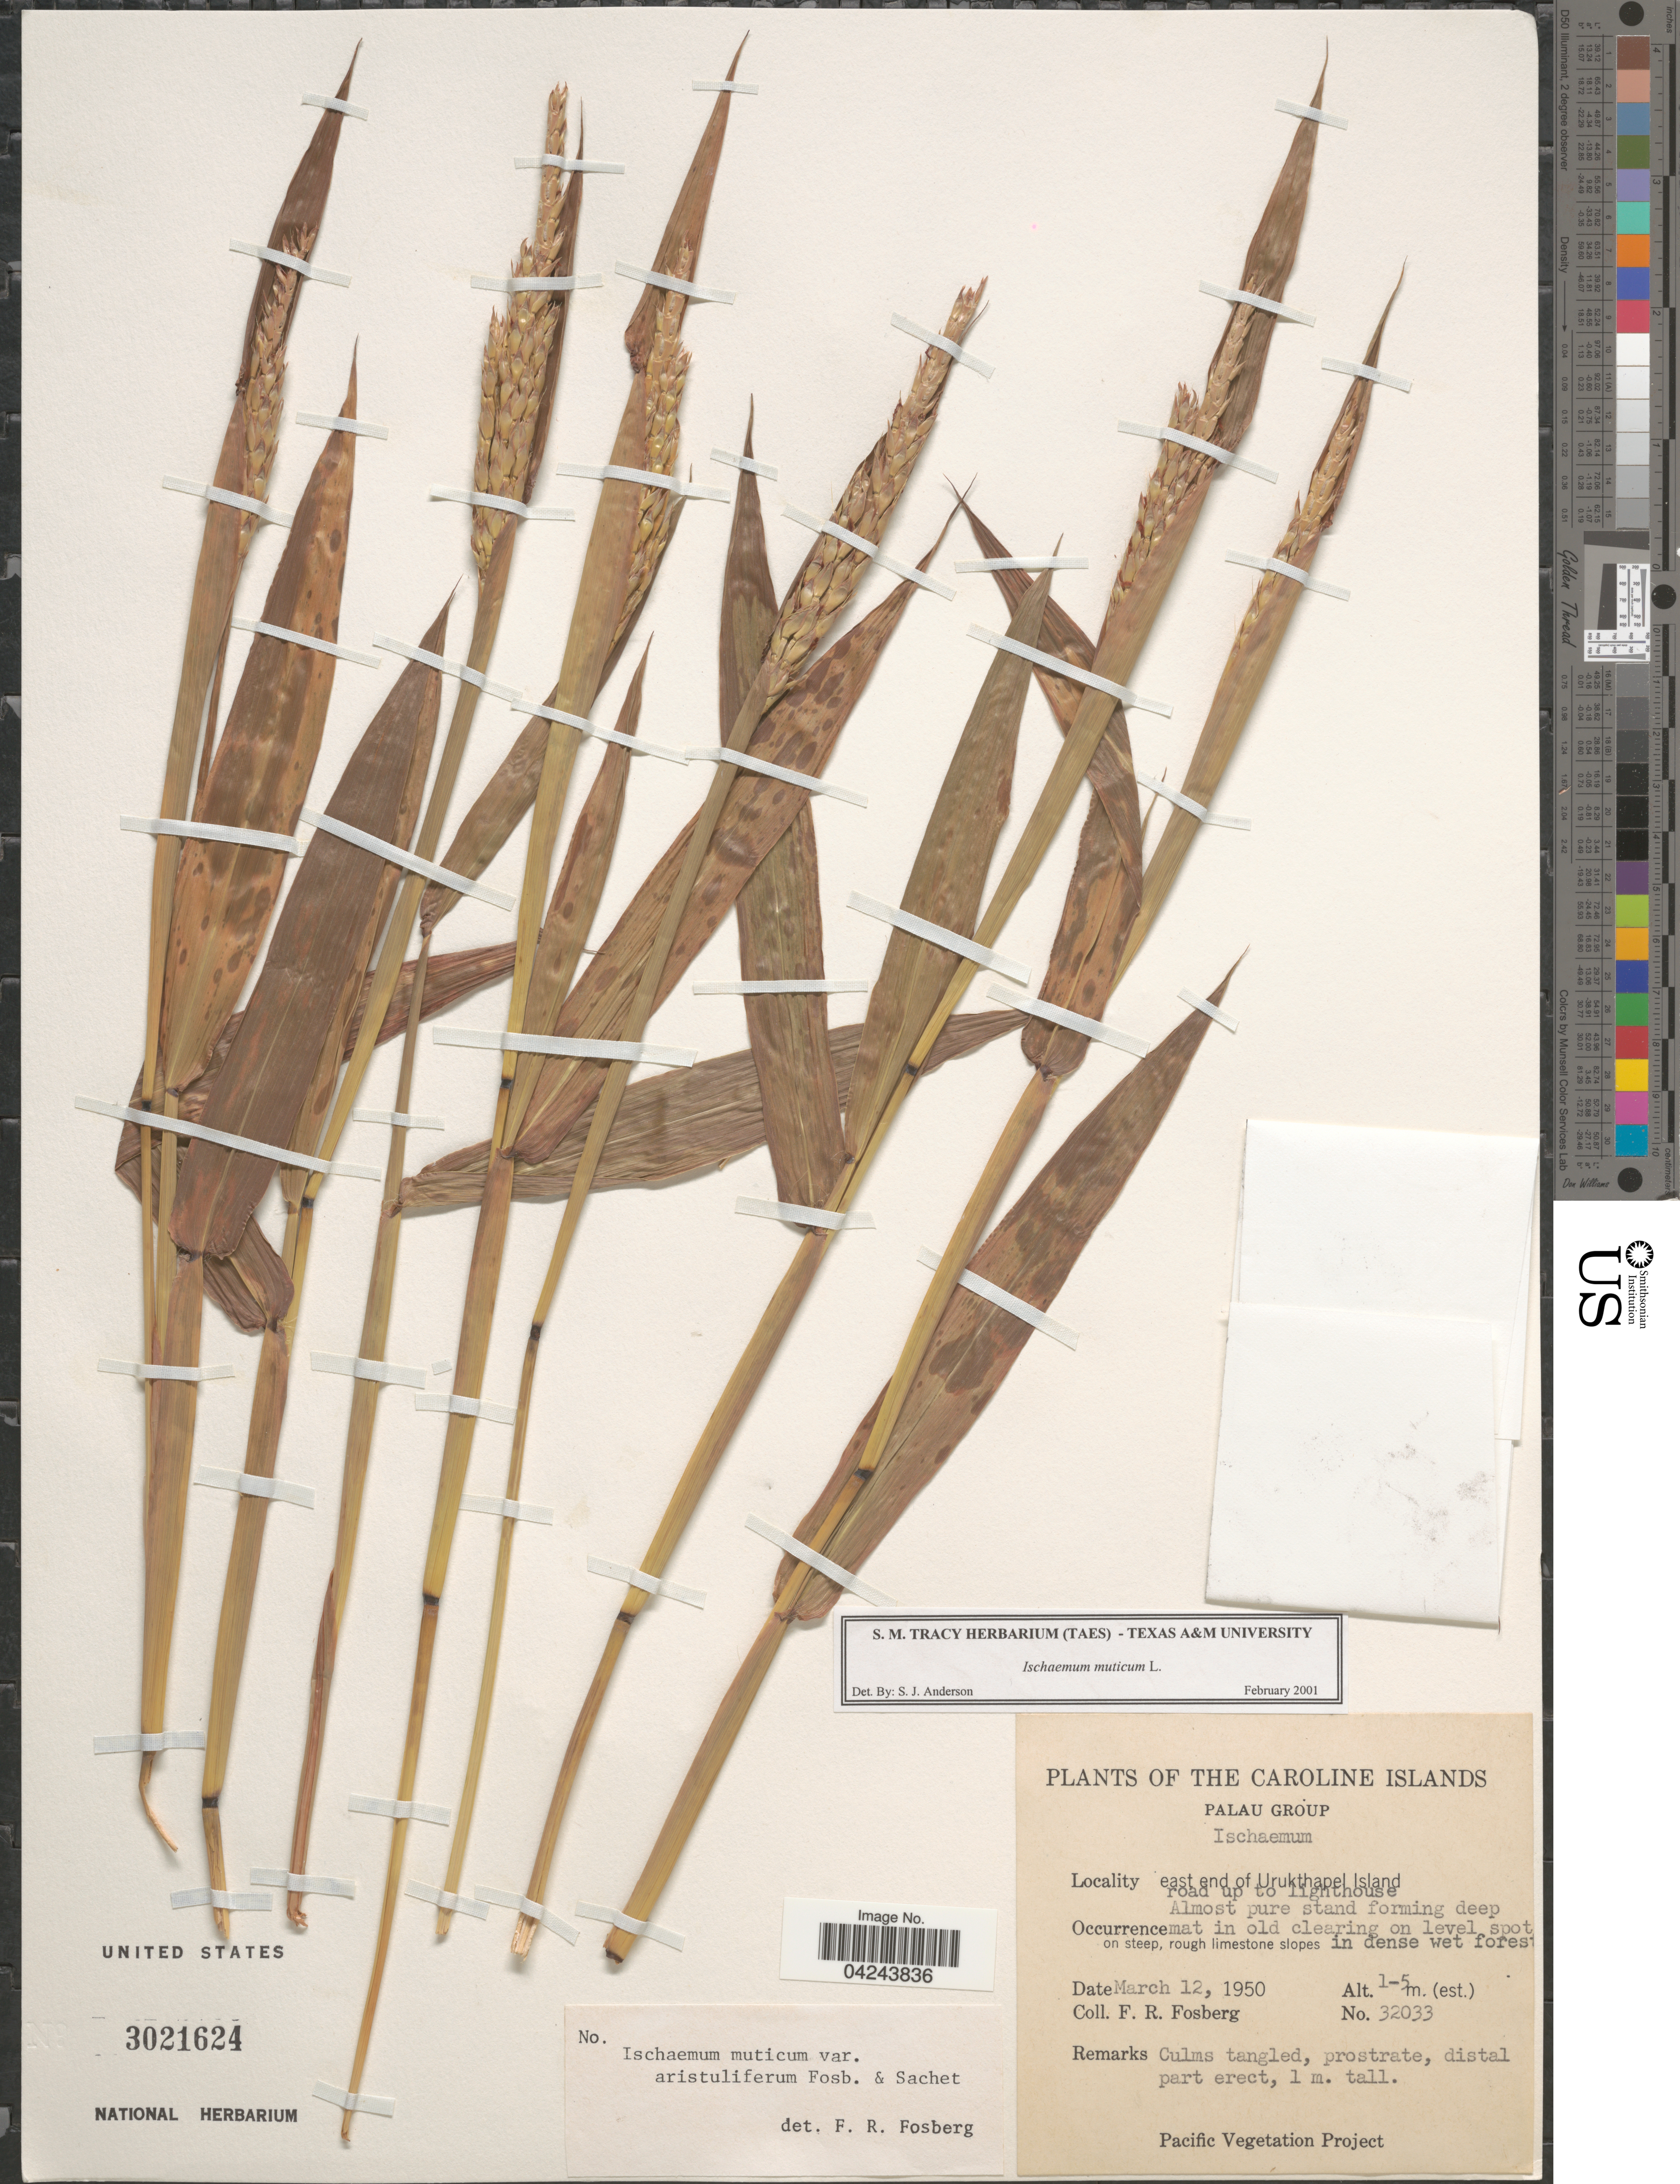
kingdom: Plantae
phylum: Tracheophyta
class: Liliopsida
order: Poales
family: Poaceae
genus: Ischaemum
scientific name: Ischaemum muticum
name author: L.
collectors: F. R. Fosberg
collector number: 32033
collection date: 1950-03-12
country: Palau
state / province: Koror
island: Ngeruktabel [Urukthapel]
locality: The Caroline Islands. Palau Group. East end of Urukthapel Island.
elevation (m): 1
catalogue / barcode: US 3021624